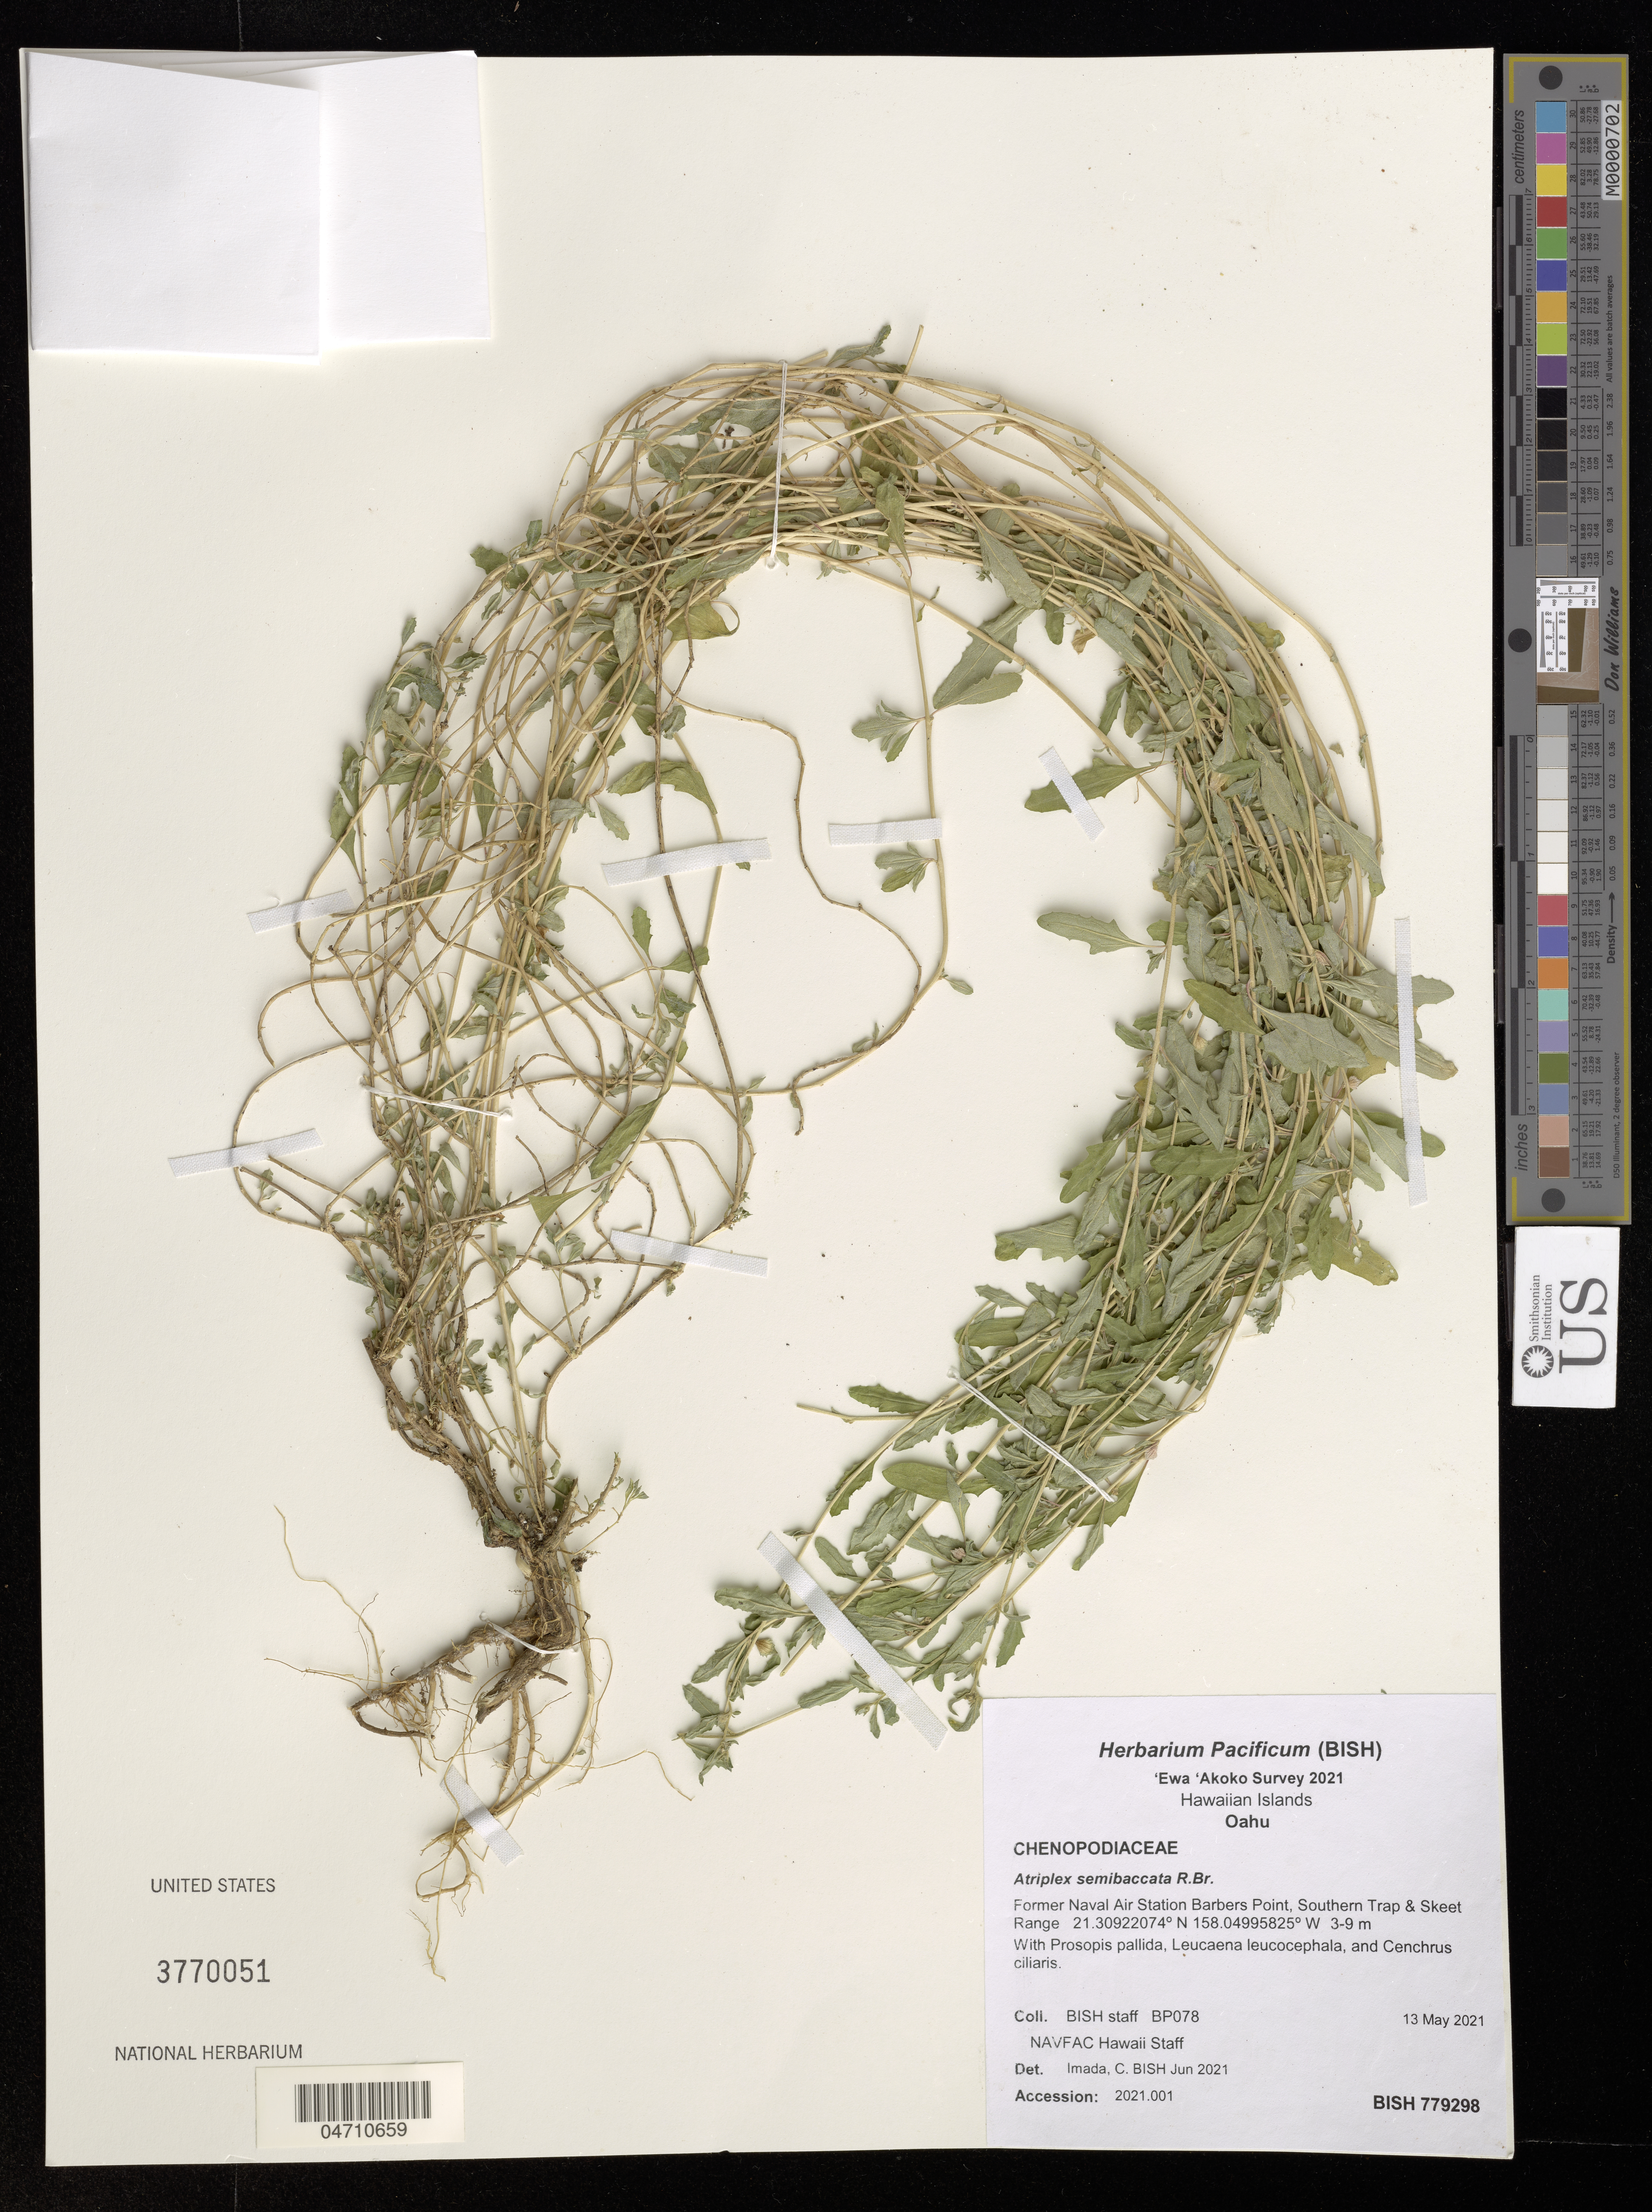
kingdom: Plantae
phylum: Tracheophyta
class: Magnoliopsida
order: Caryophyllales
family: Amaranthaceae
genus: Atriplex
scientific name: Atriplex semibaccata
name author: R. Br.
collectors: Bernice P. Bishop Museum & N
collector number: BP078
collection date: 2021-05-13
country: United States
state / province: Hawaii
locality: Hawaiian Islands. Oahu. Former Naval Air Station Barbers Point, Southern Trap & Skeet Range.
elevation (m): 3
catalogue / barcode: US 3770051